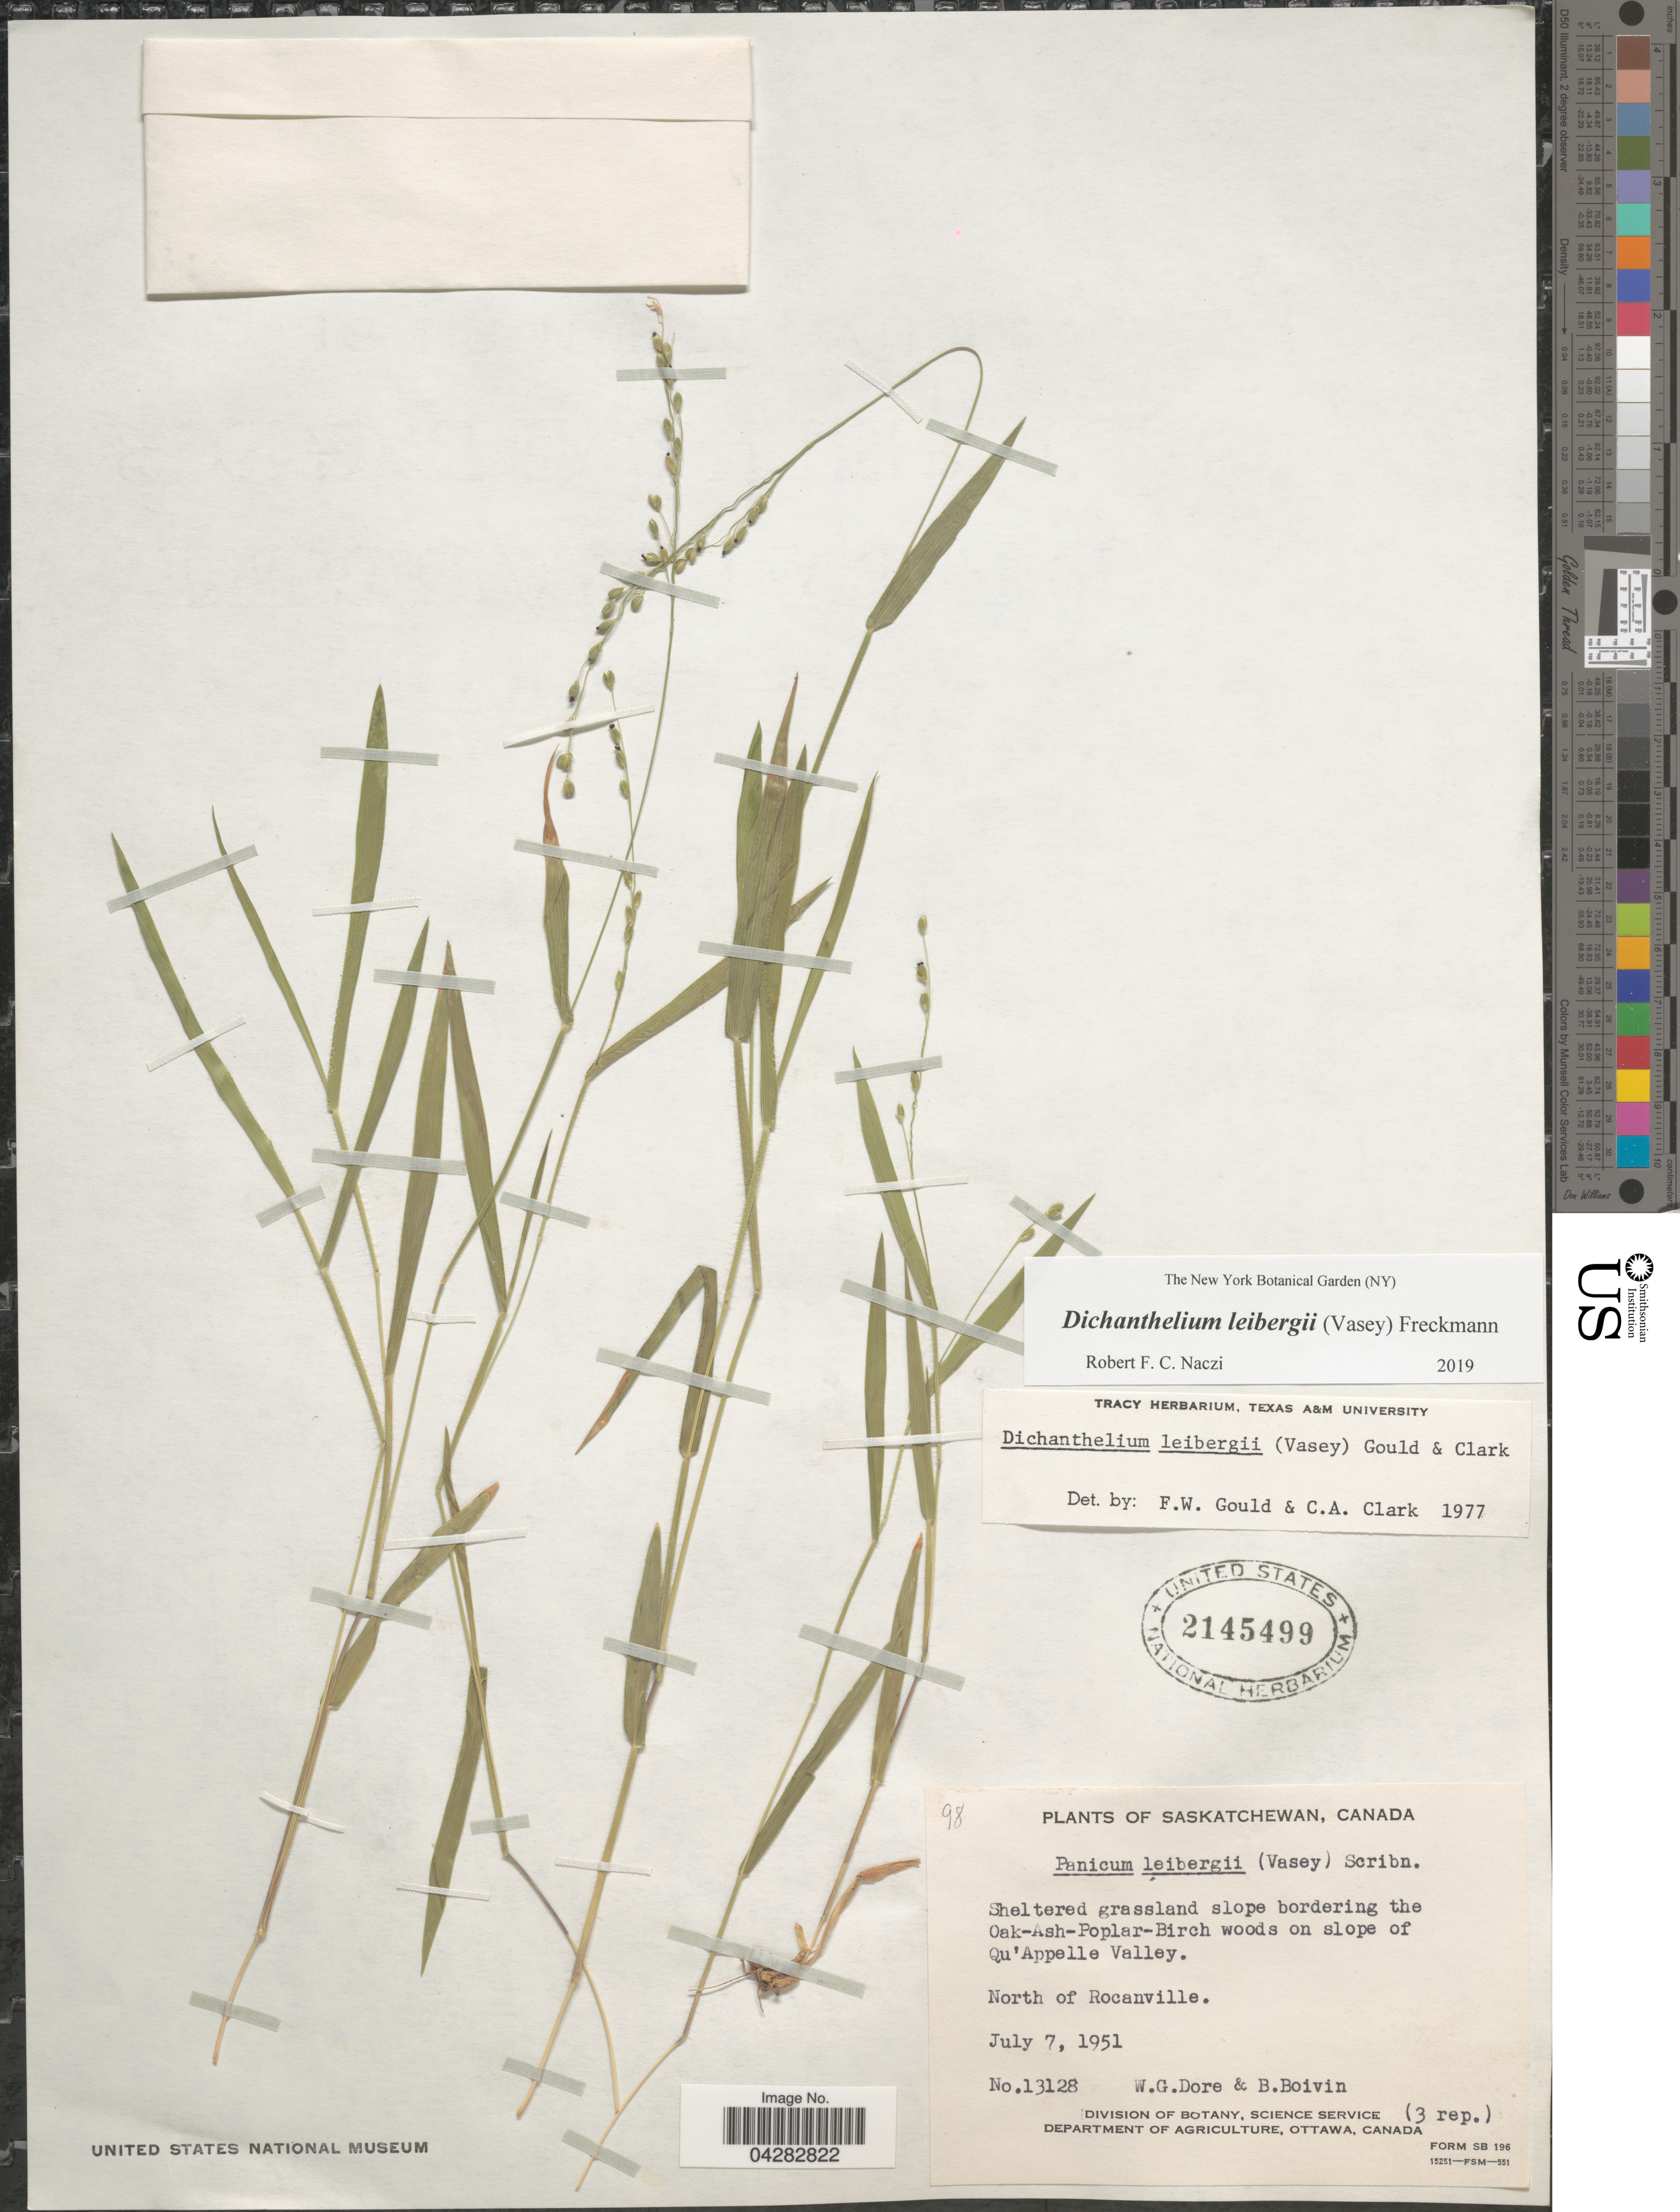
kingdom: Plantae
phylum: Tracheophyta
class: Liliopsida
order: Poales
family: Poaceae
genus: Dichanthelium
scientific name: Dichanthelium leibergii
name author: (Vasey) Gould & C.A. Clark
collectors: W. Dore & J. R. B. Boivin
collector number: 13128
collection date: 1951-07-07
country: Canada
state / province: Saskatchewan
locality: Sheltered grassland slope bordering the Oak-Ash-Poplar-Birch woods on slope of Qu'Appelle Valley. North of Rocanville.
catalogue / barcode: US 2145499